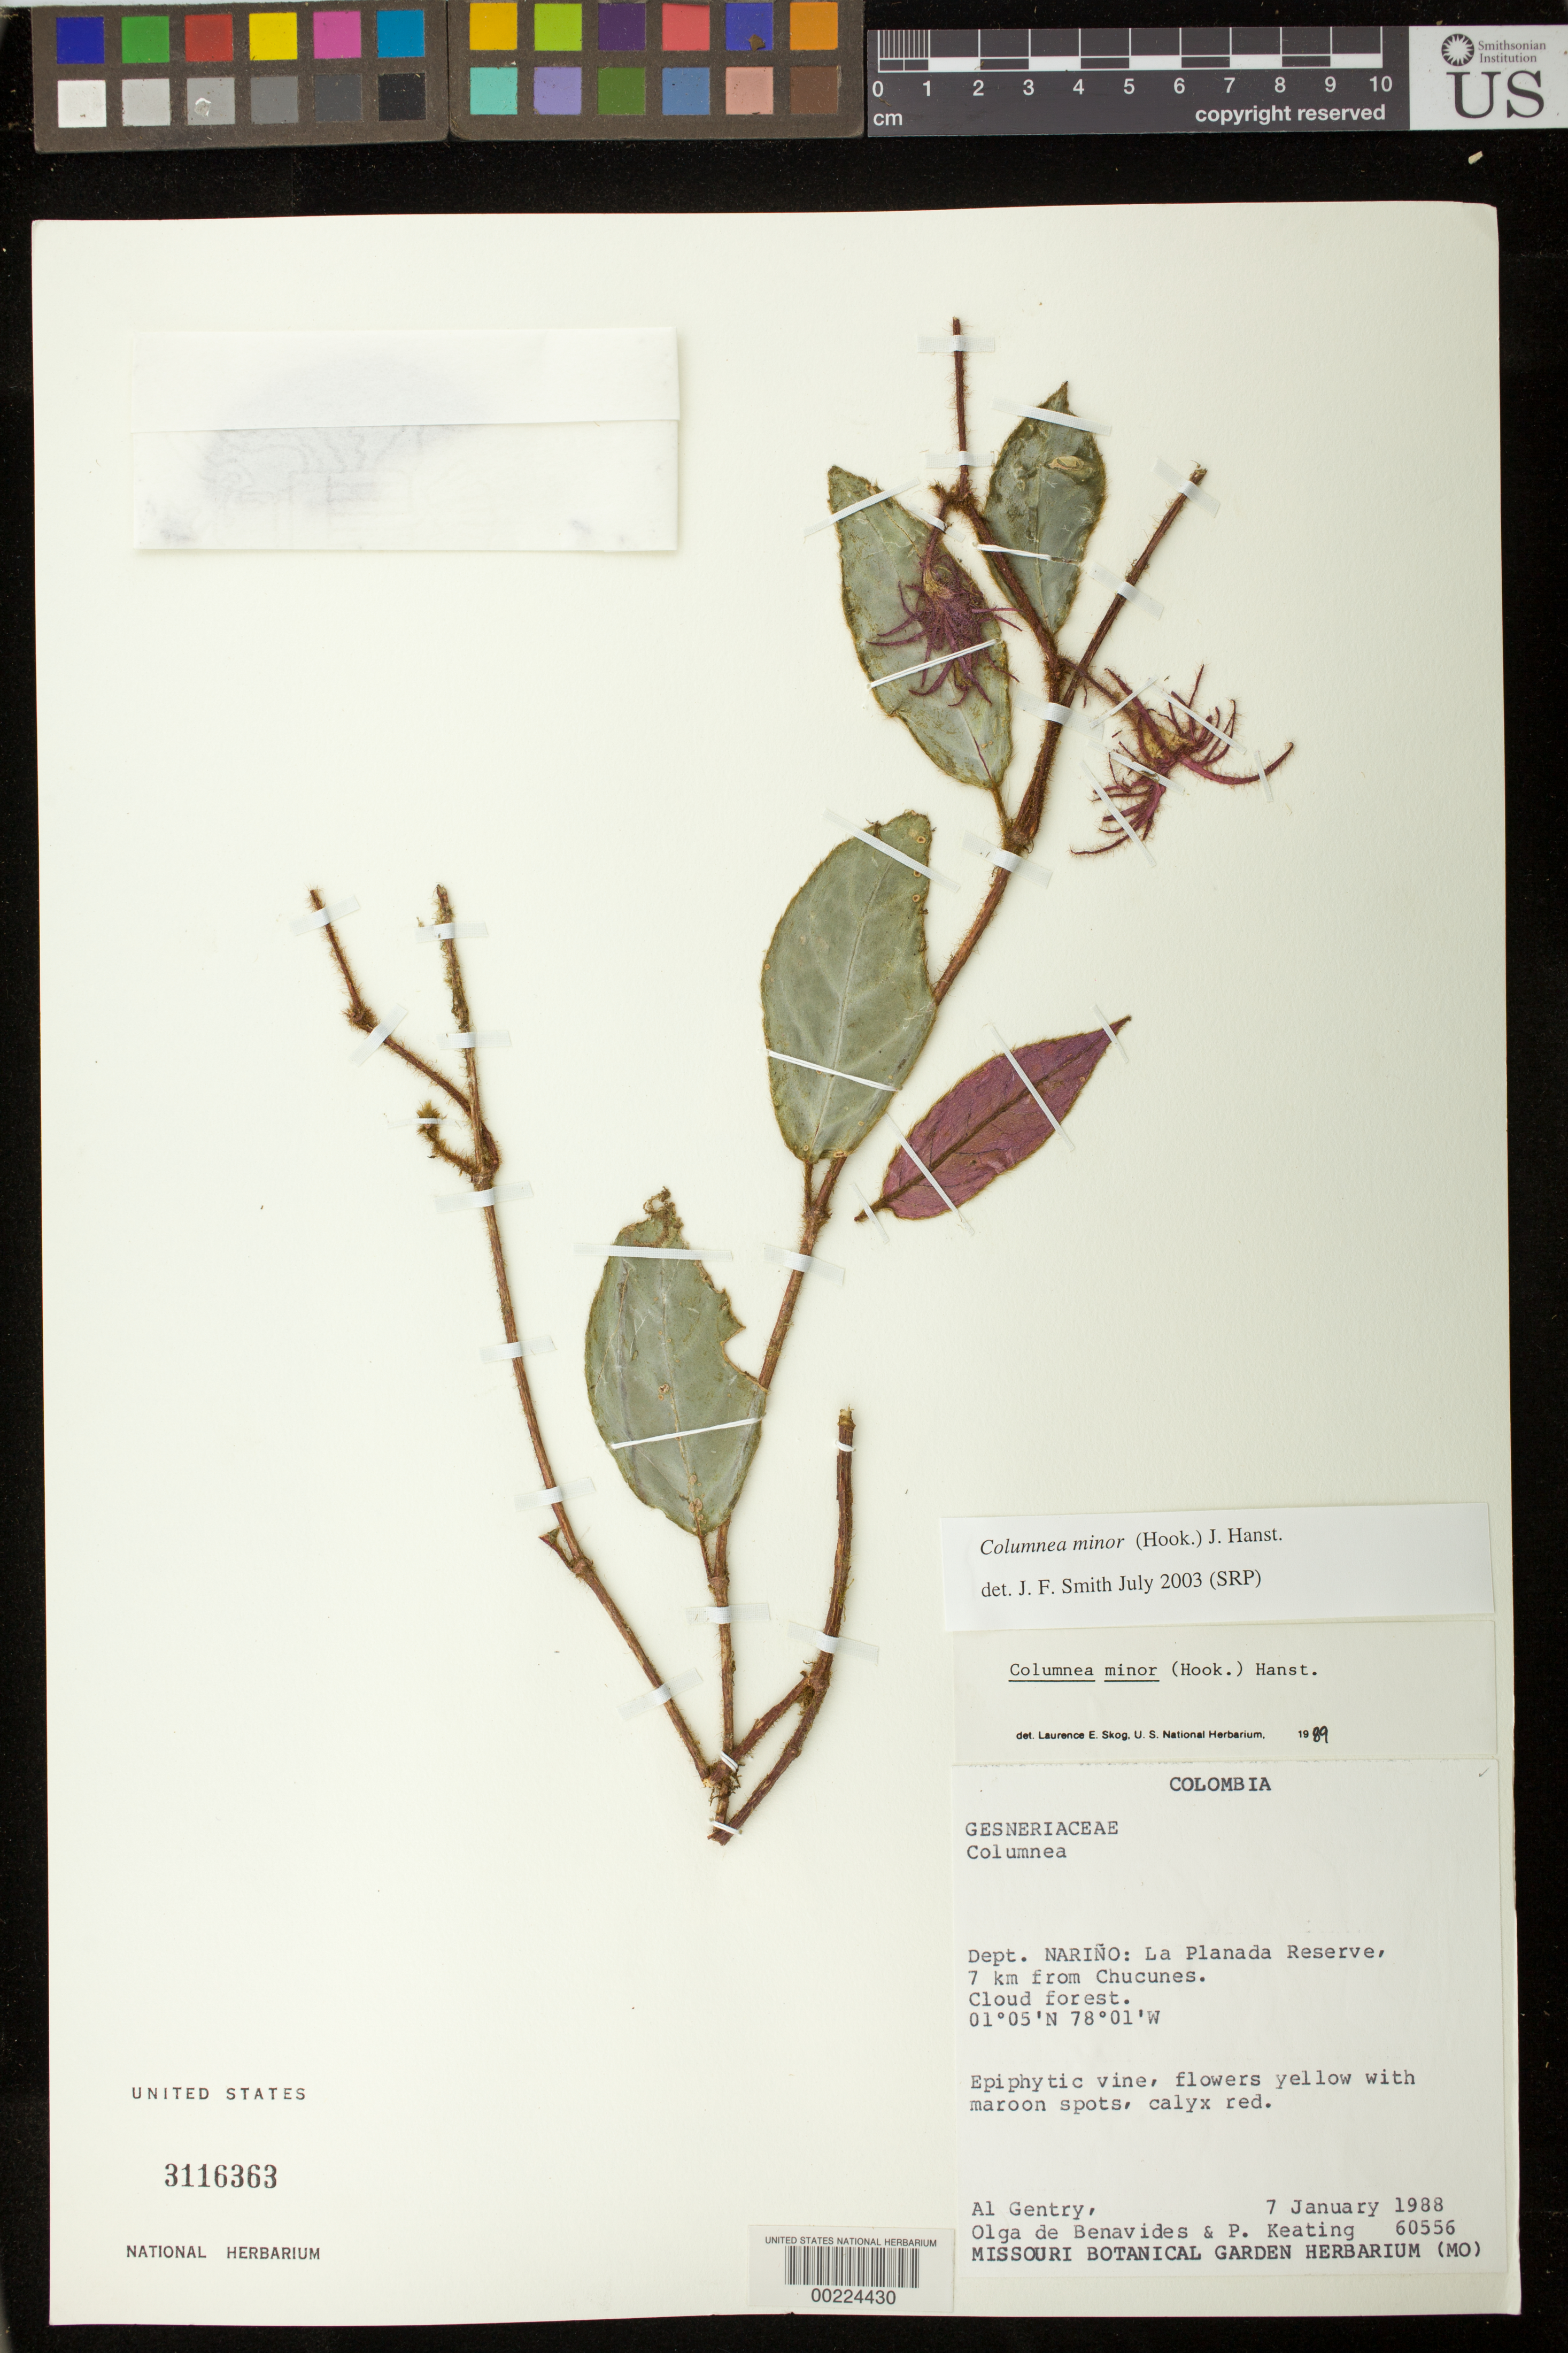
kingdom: Plantae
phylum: Tracheophyta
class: Magnoliopsida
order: Lamiales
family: Gesneriaceae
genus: Columnea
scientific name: Columnea minor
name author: (Hook.) Hanst.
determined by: Skog, Laurence E.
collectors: A. H. Gentry, Olga S. de Benavides & P. Keating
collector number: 60556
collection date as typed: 07 Jan 1988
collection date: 1988-01-07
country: Colombia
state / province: Nariño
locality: La Planada Reserve, 7 km from Chucunes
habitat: Cloud forest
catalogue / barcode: US 3116363